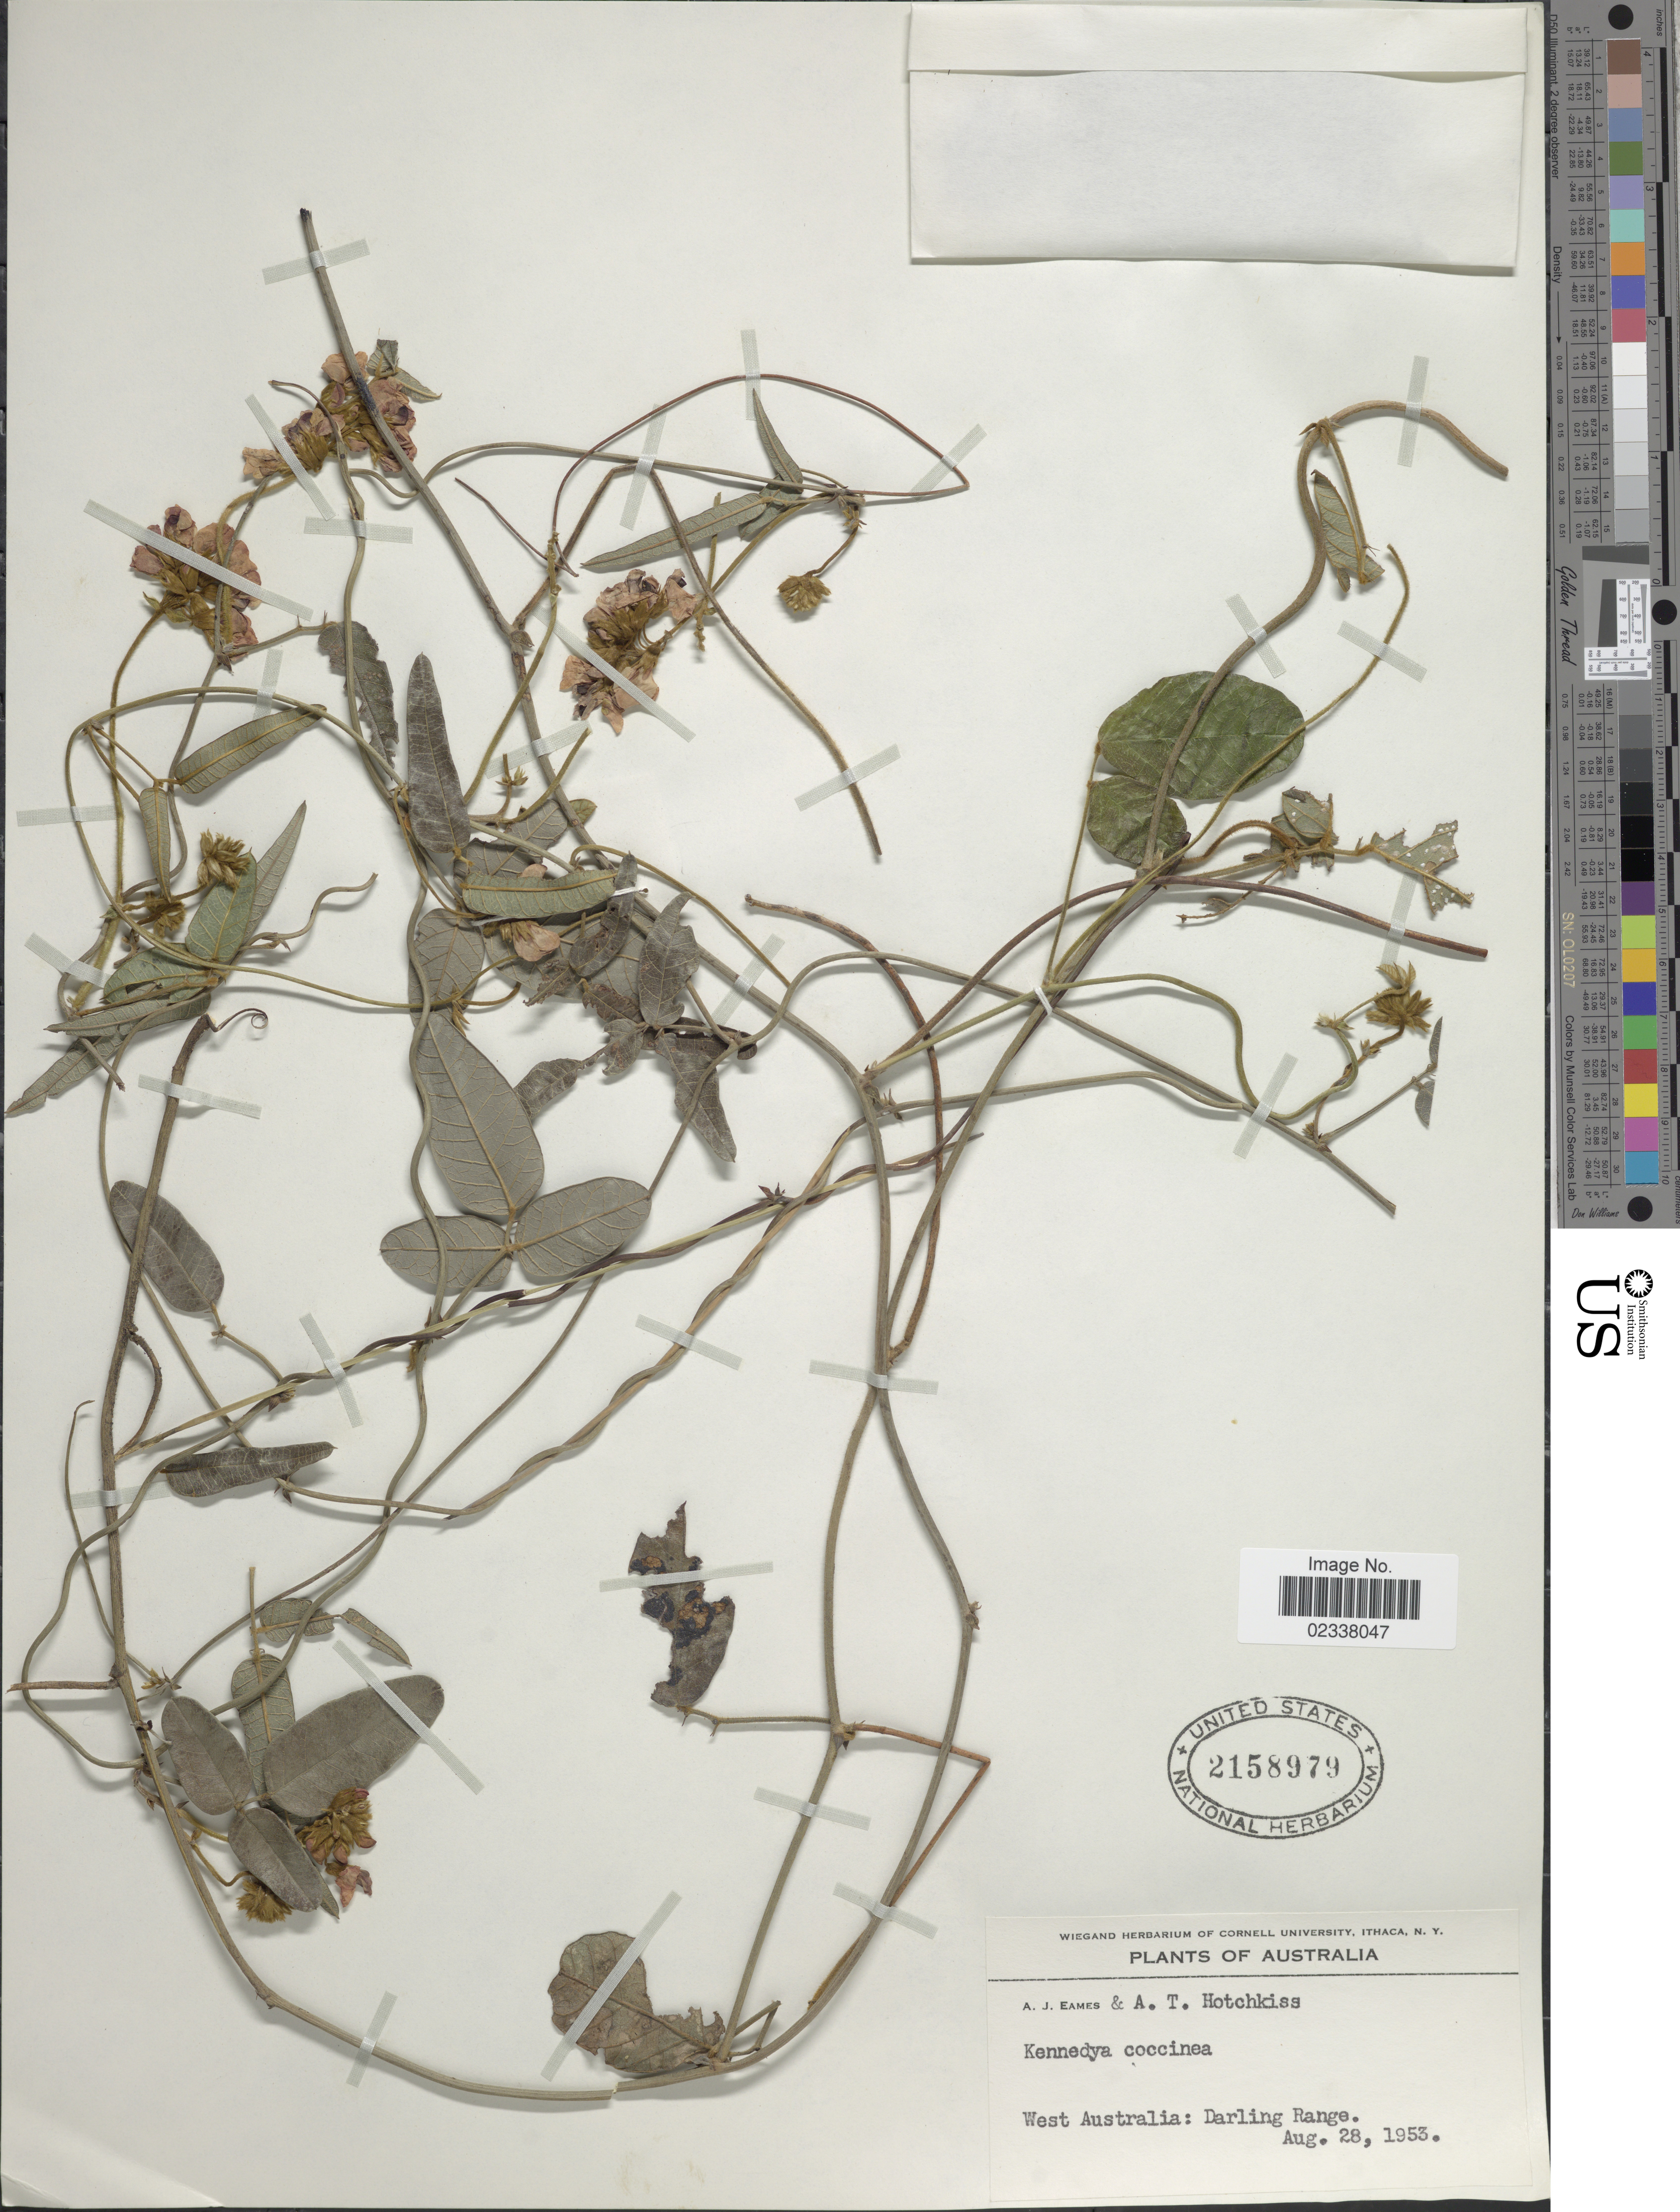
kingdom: Plantae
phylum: Tracheophyta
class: Magnoliopsida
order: Fabales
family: Fabaceae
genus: Kennedia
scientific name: Kennedia coccinea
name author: (Curtis) Vent.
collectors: A. J. Eames & A. Hotchkiss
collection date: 1953-08-28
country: Australia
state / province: Western Australia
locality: Darling Range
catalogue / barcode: US 2158979